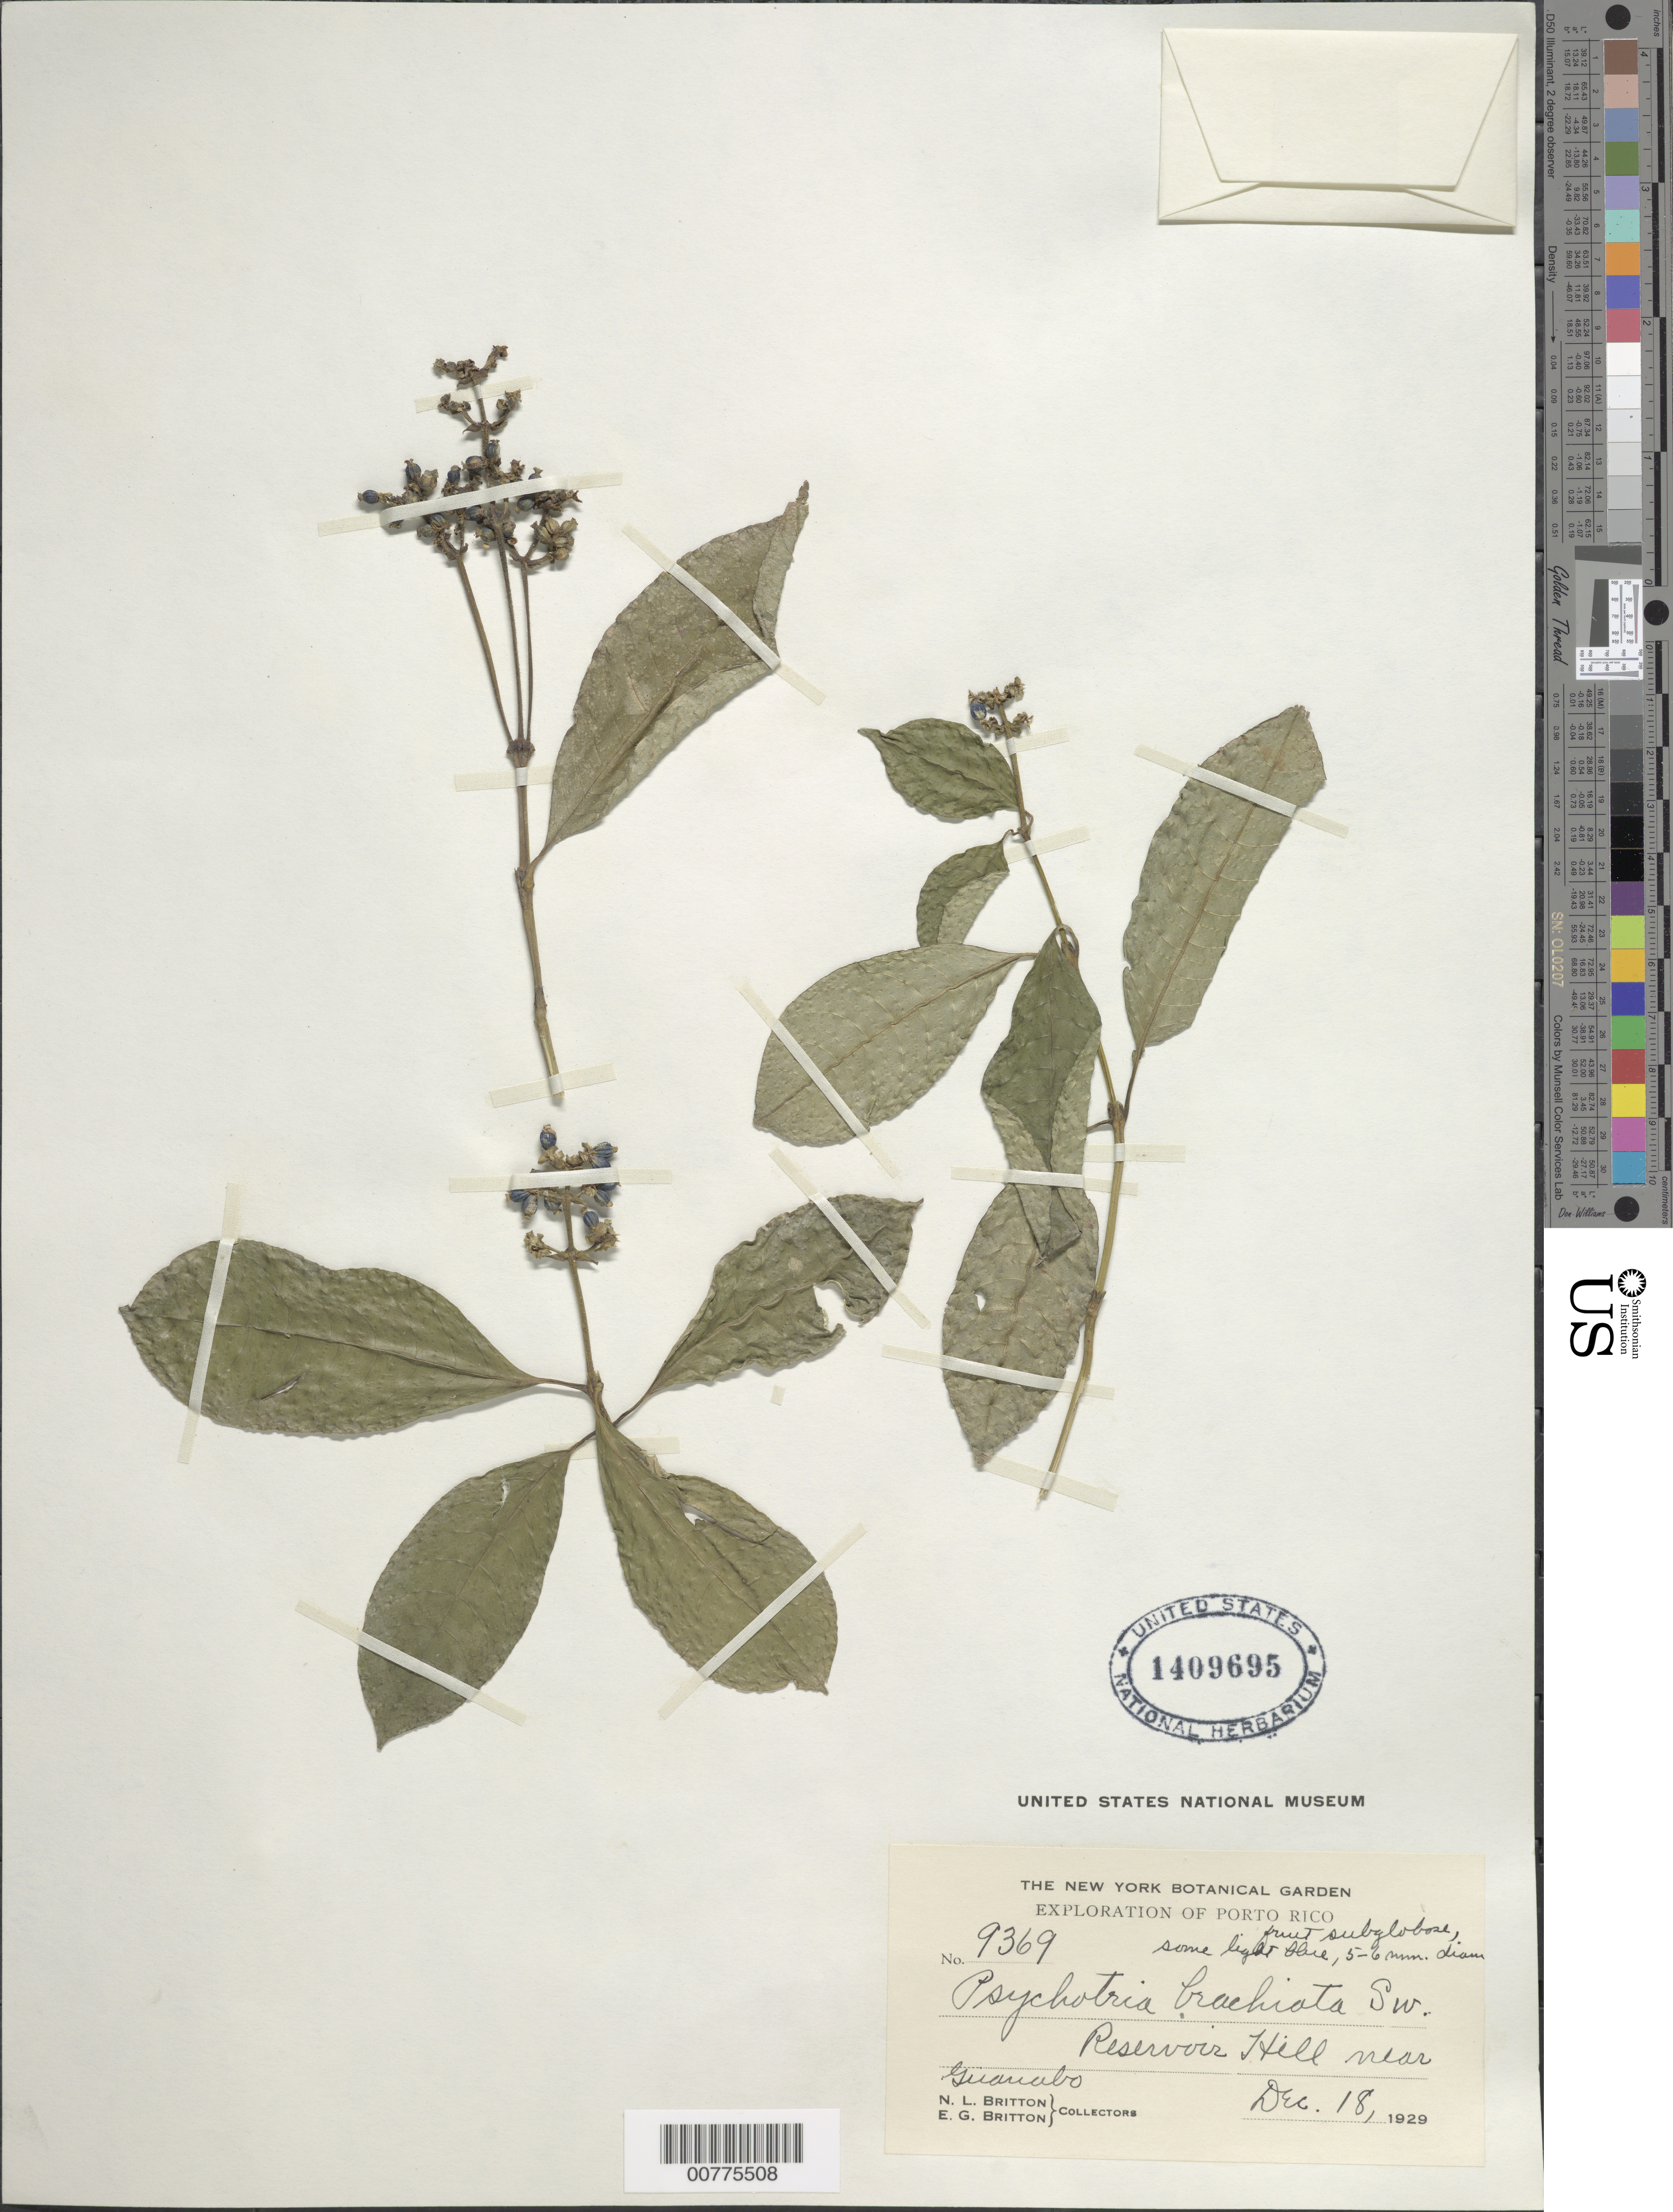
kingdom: Plantae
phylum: Tracheophyta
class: Magnoliopsida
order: Gentianales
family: Rubiaceae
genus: Psychotria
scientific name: Psychotria brachiata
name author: Sw.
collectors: N. Britton & E. G. Britton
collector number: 9369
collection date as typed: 18 Dec 1929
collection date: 1929-12-18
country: Puerto Rico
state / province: Guaynabo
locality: Reservoir Hill near Guanabo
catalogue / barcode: US 1409695